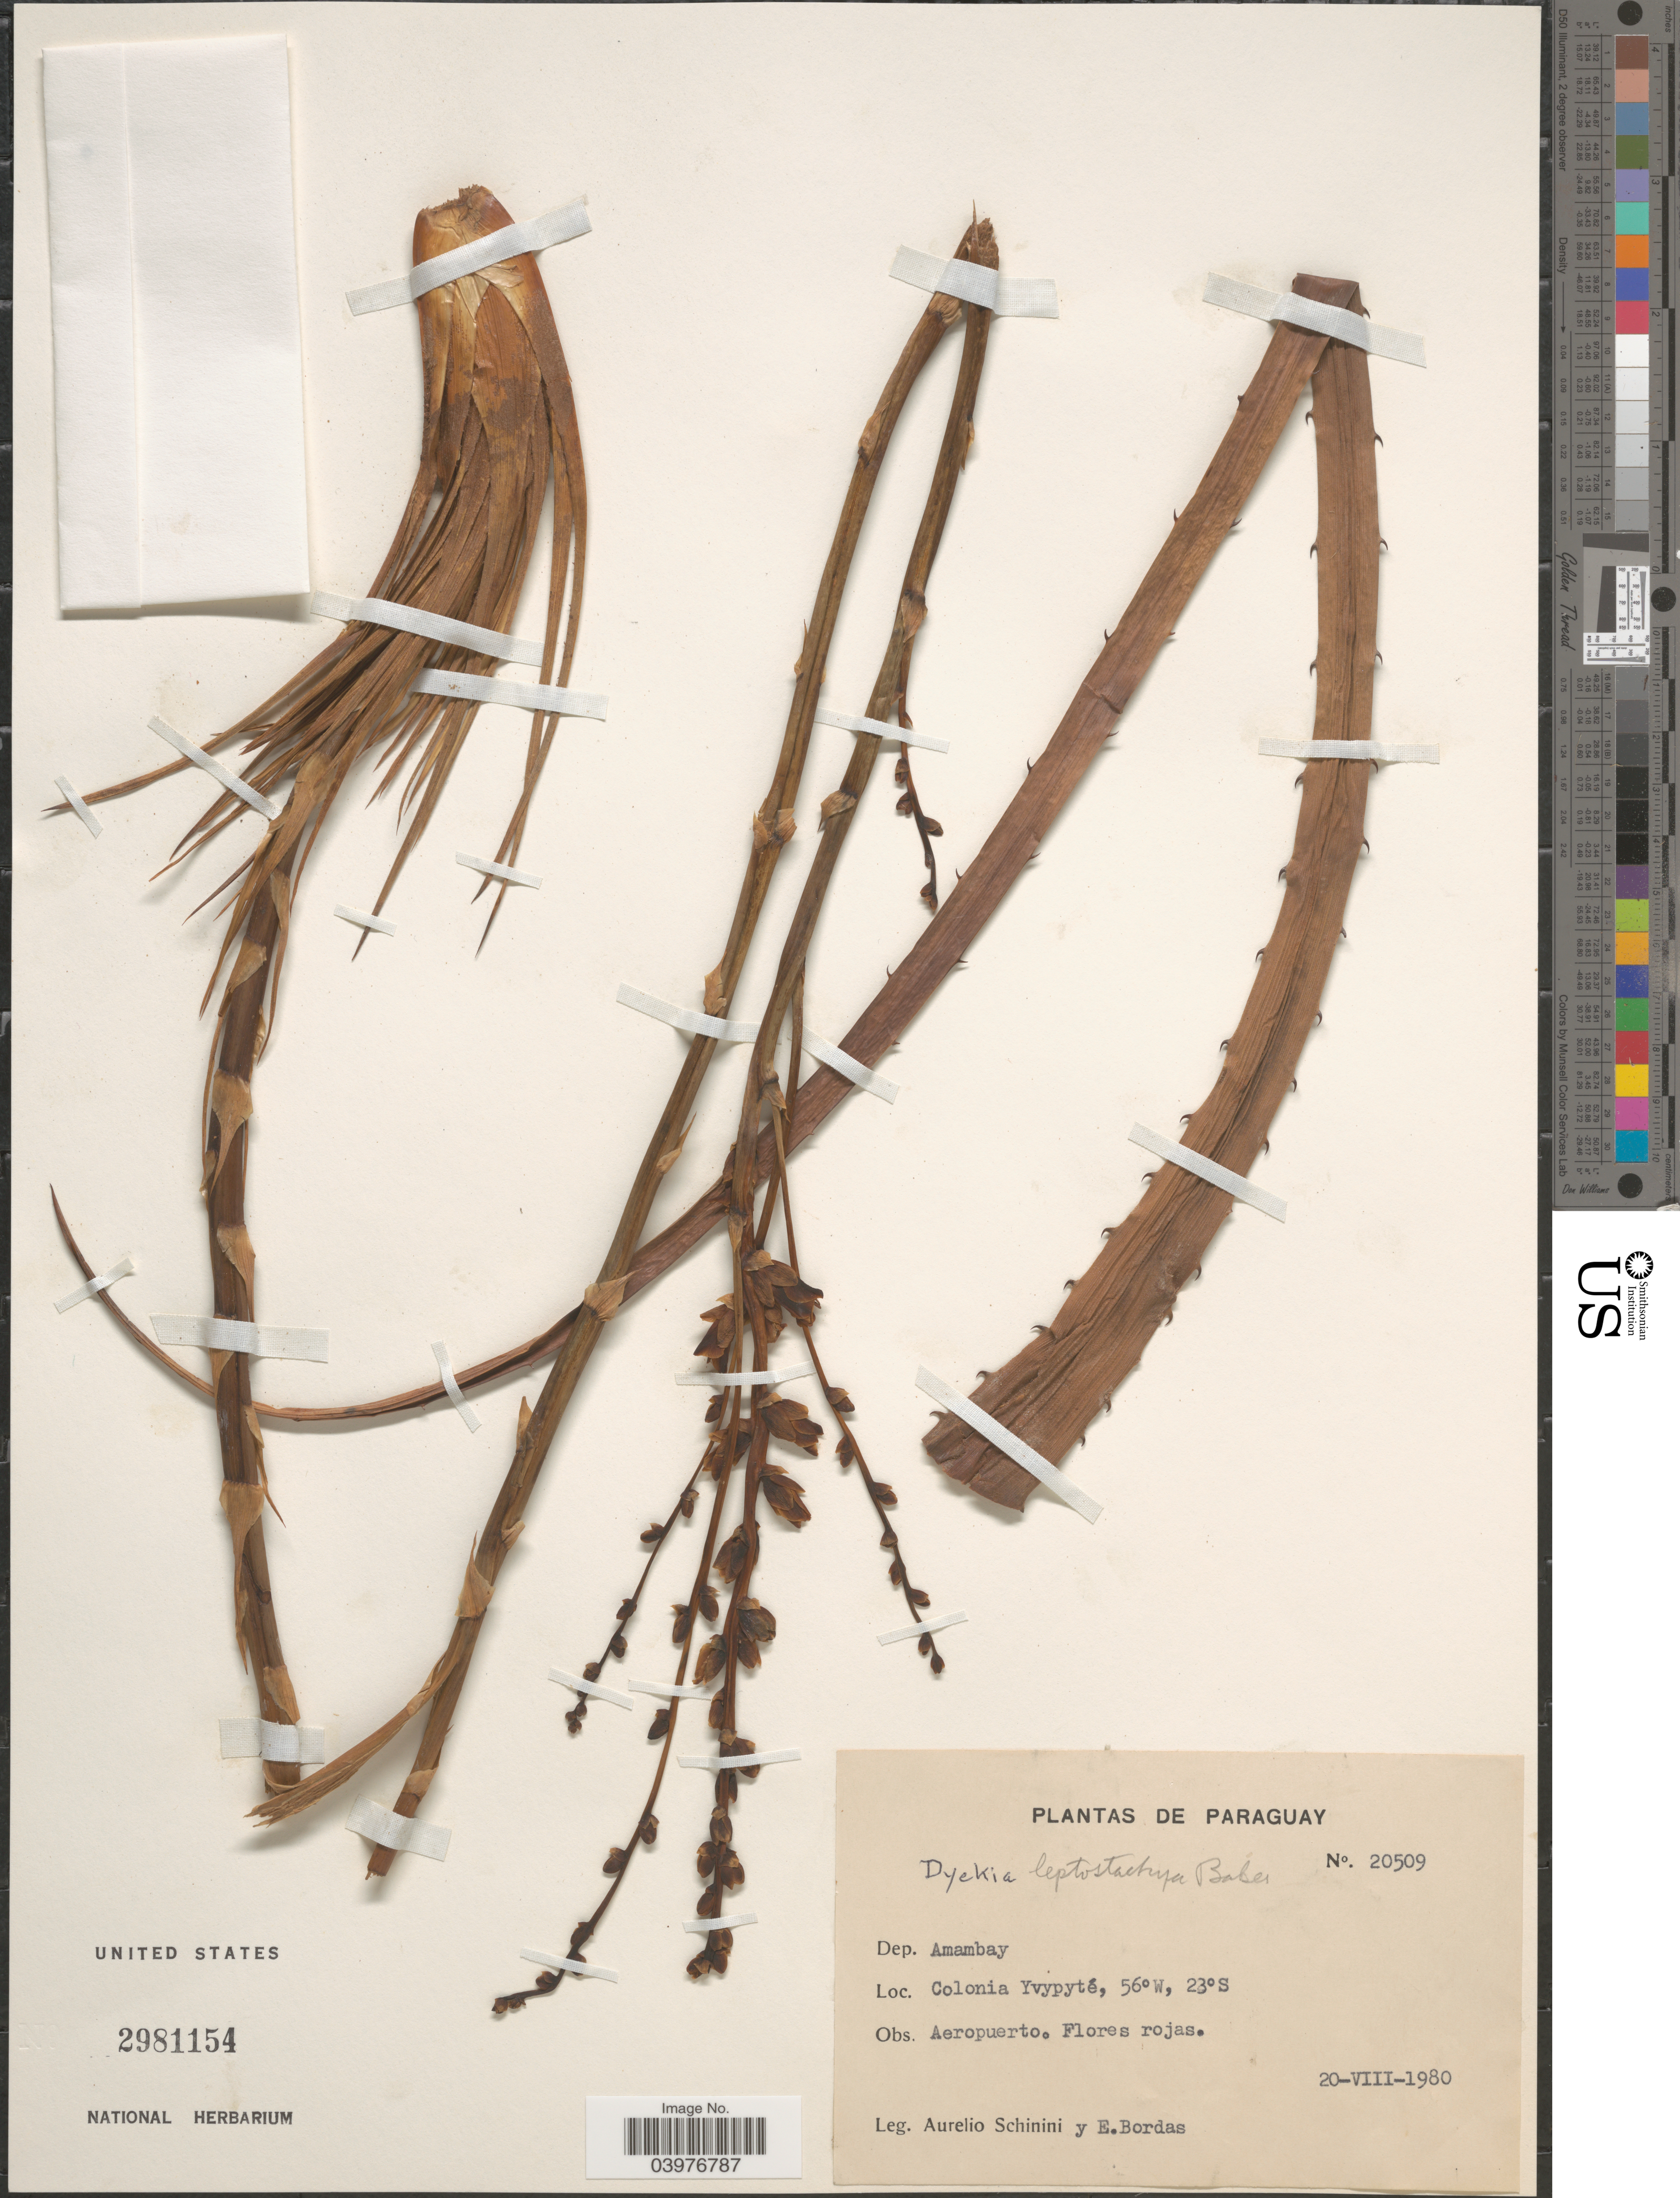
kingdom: Plantae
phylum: Tracheophyta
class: Liliopsida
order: Poales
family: Bromeliaceae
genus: Dyckia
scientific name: Dyckia leptostachya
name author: Baker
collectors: A. Schinini & E. Bordas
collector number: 20509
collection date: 1980-08-20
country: Paraguay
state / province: Amambay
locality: Dep. Amambay. Colonia Yvypyté.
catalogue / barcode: US 2981154